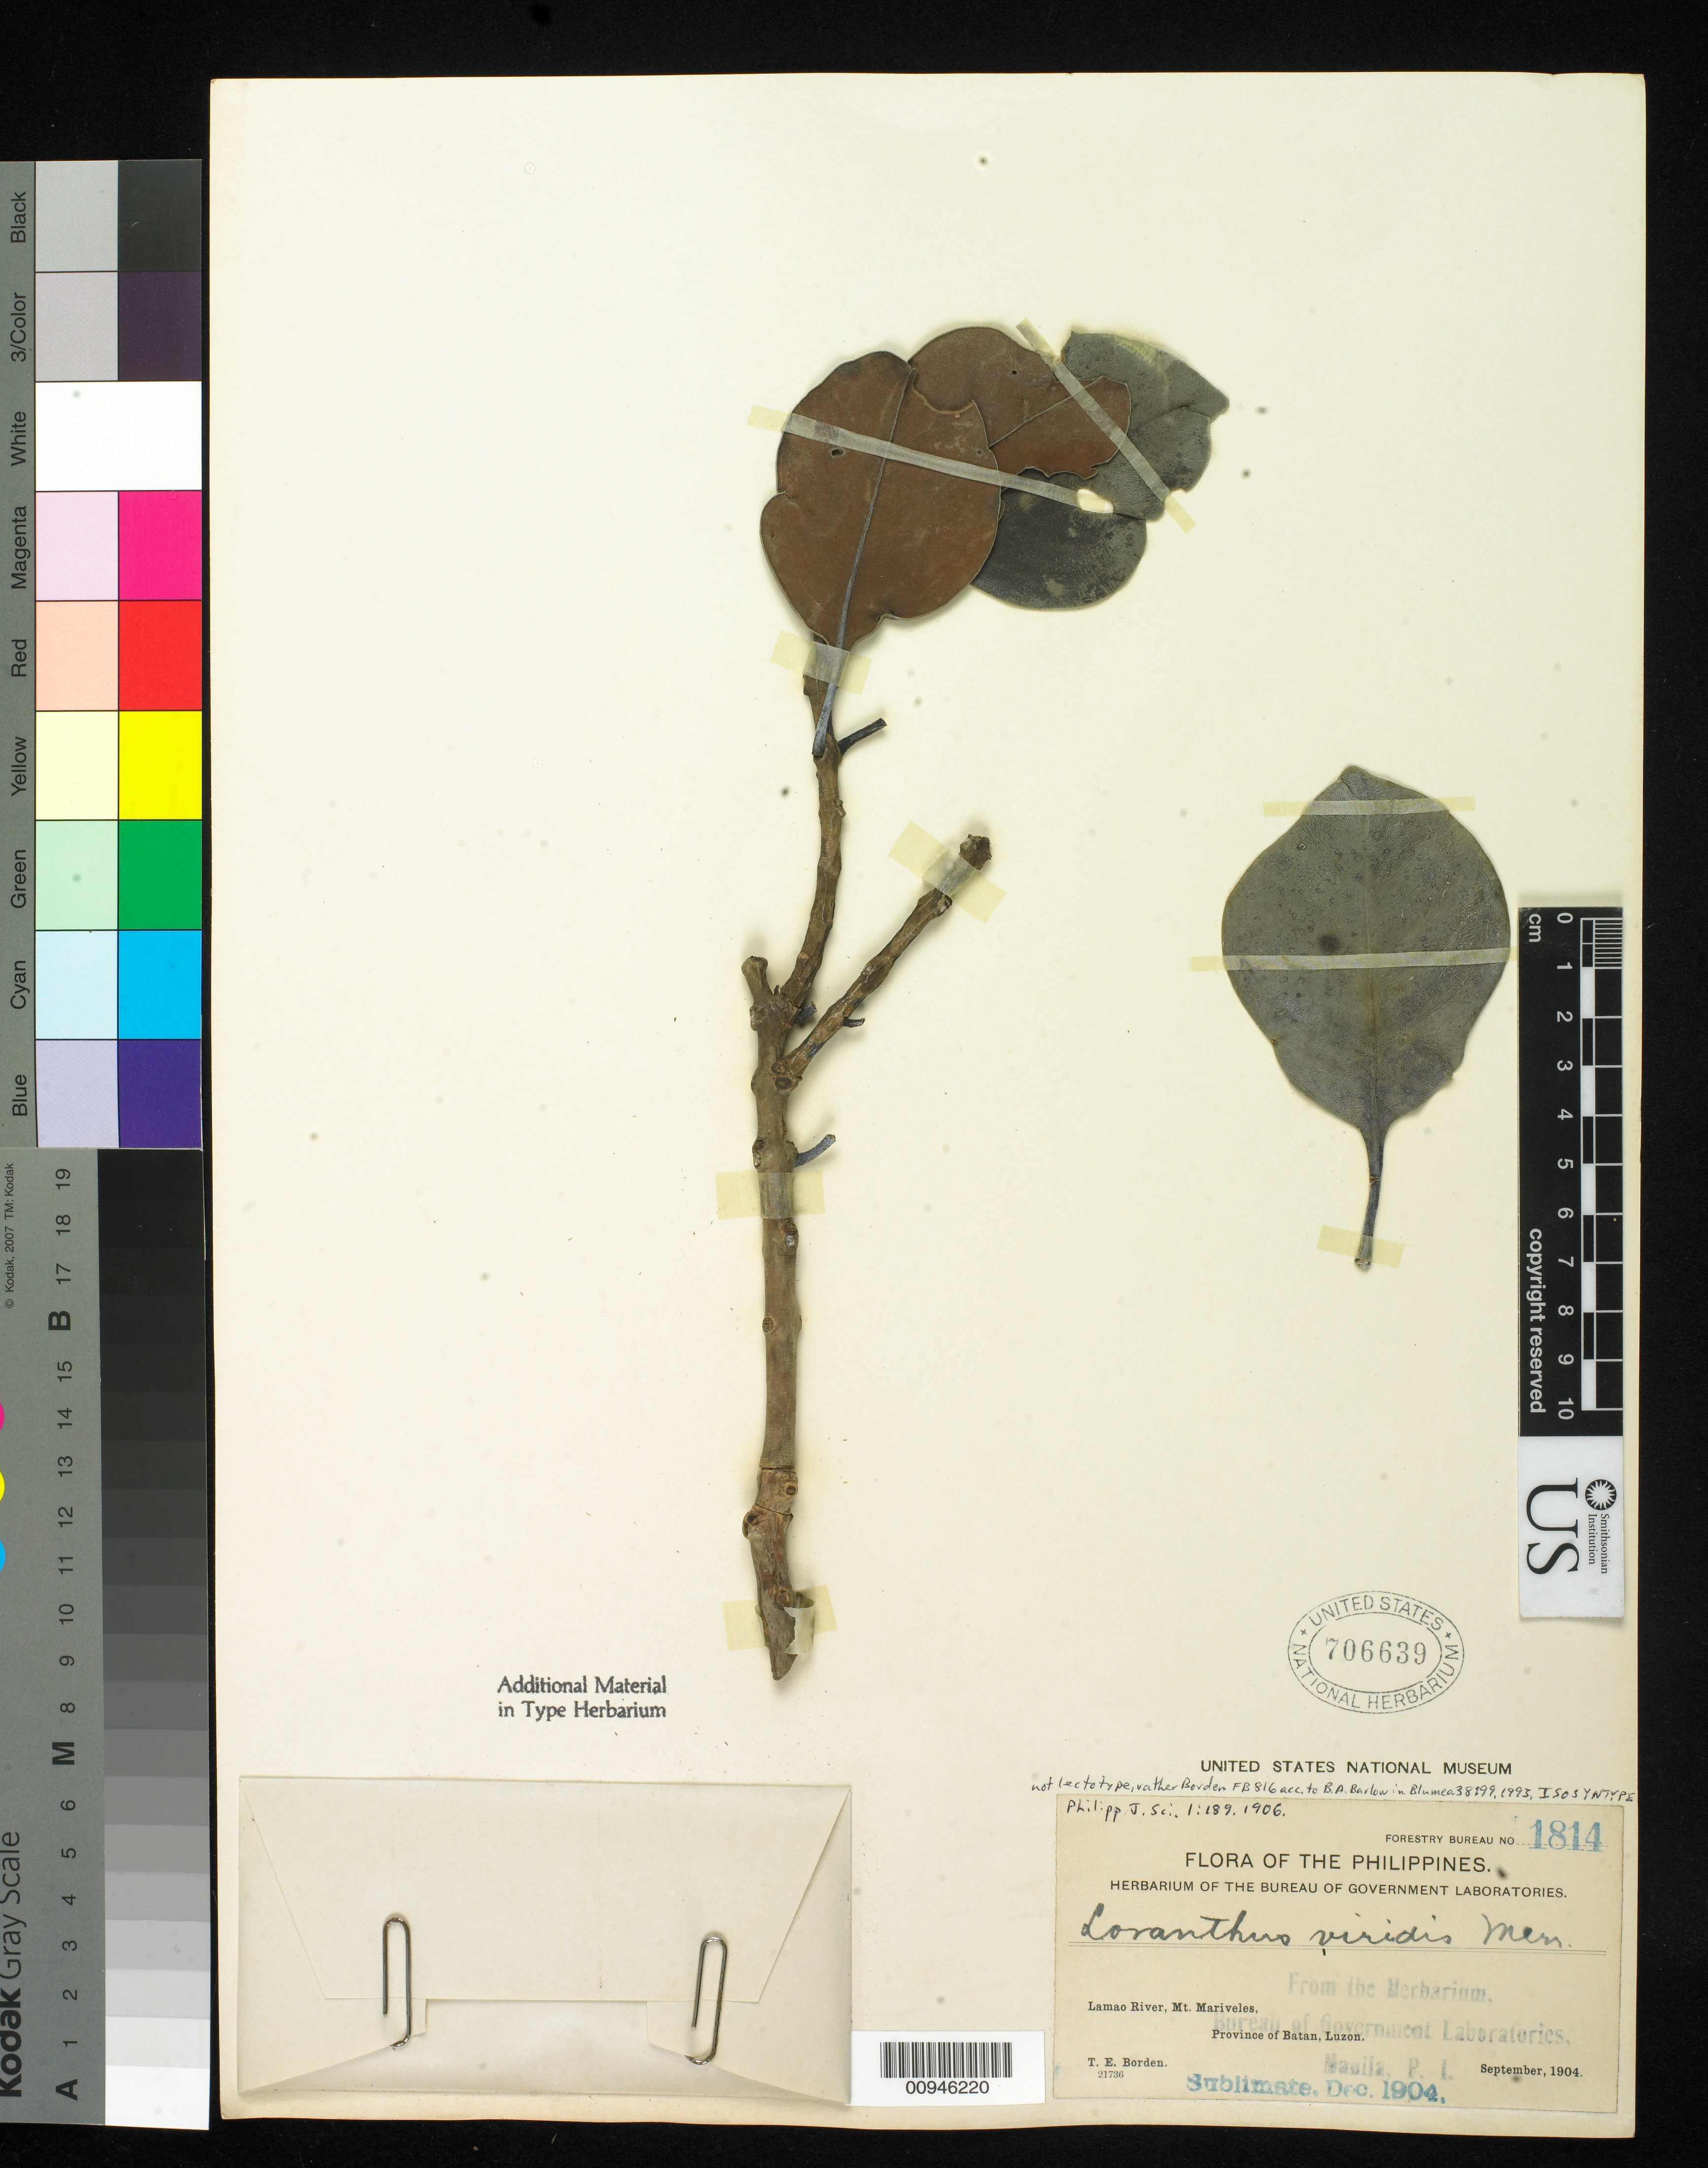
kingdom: Plantae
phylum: Tracheophyta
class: Magnoliopsida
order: Santalales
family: Loranthaceae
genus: Loranthus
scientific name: Loranthus viridis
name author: Merr.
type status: Isosyntype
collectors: T. E. Borden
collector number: For.Bur.No.1814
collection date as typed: Dec 1904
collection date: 1904-12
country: Philippines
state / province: Central Luzon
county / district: Bataan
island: Luzon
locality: Lamao River, Mt. Mariveles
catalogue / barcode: US 706639